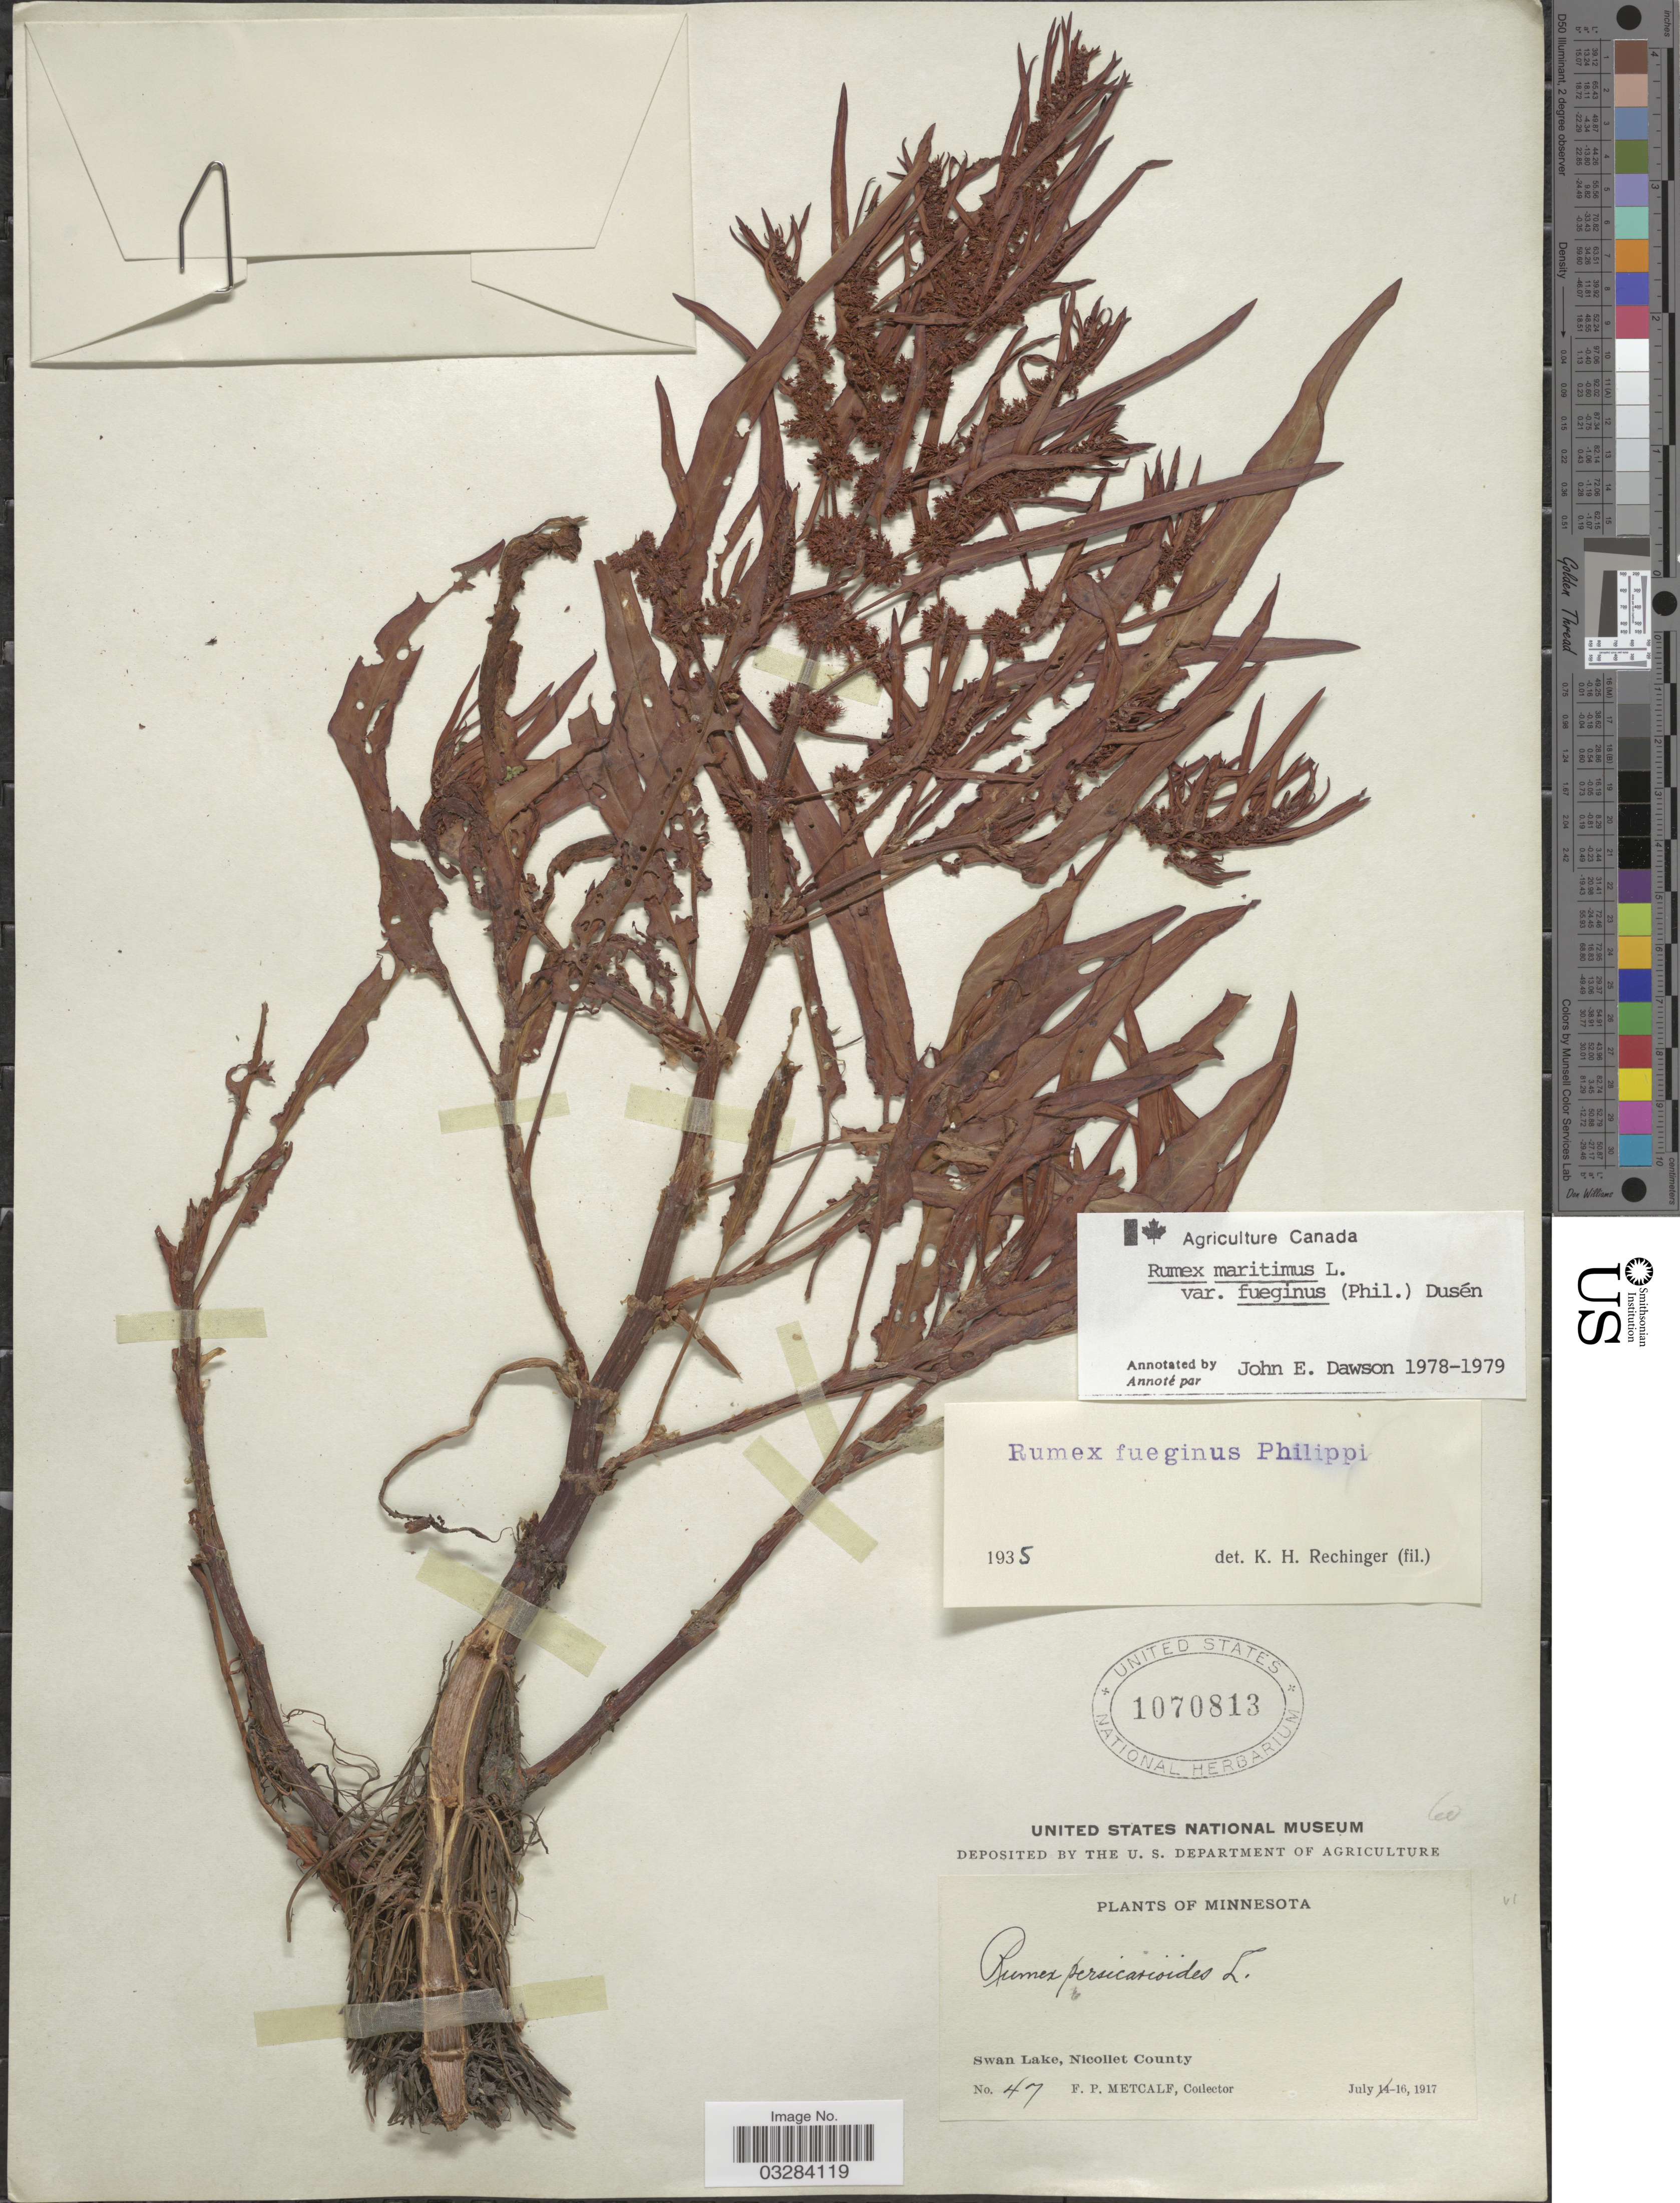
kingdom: Plantae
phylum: Tracheophyta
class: Magnoliopsida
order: Caryophyllales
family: Polygonaceae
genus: Rumex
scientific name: Rumex maritimus var. fueginus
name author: (Phil.) Dusén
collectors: F. Metcalf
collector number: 47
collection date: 1917-07-16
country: United States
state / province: Minnesota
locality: Swan Lake, Nicollet County.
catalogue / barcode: US 1070813